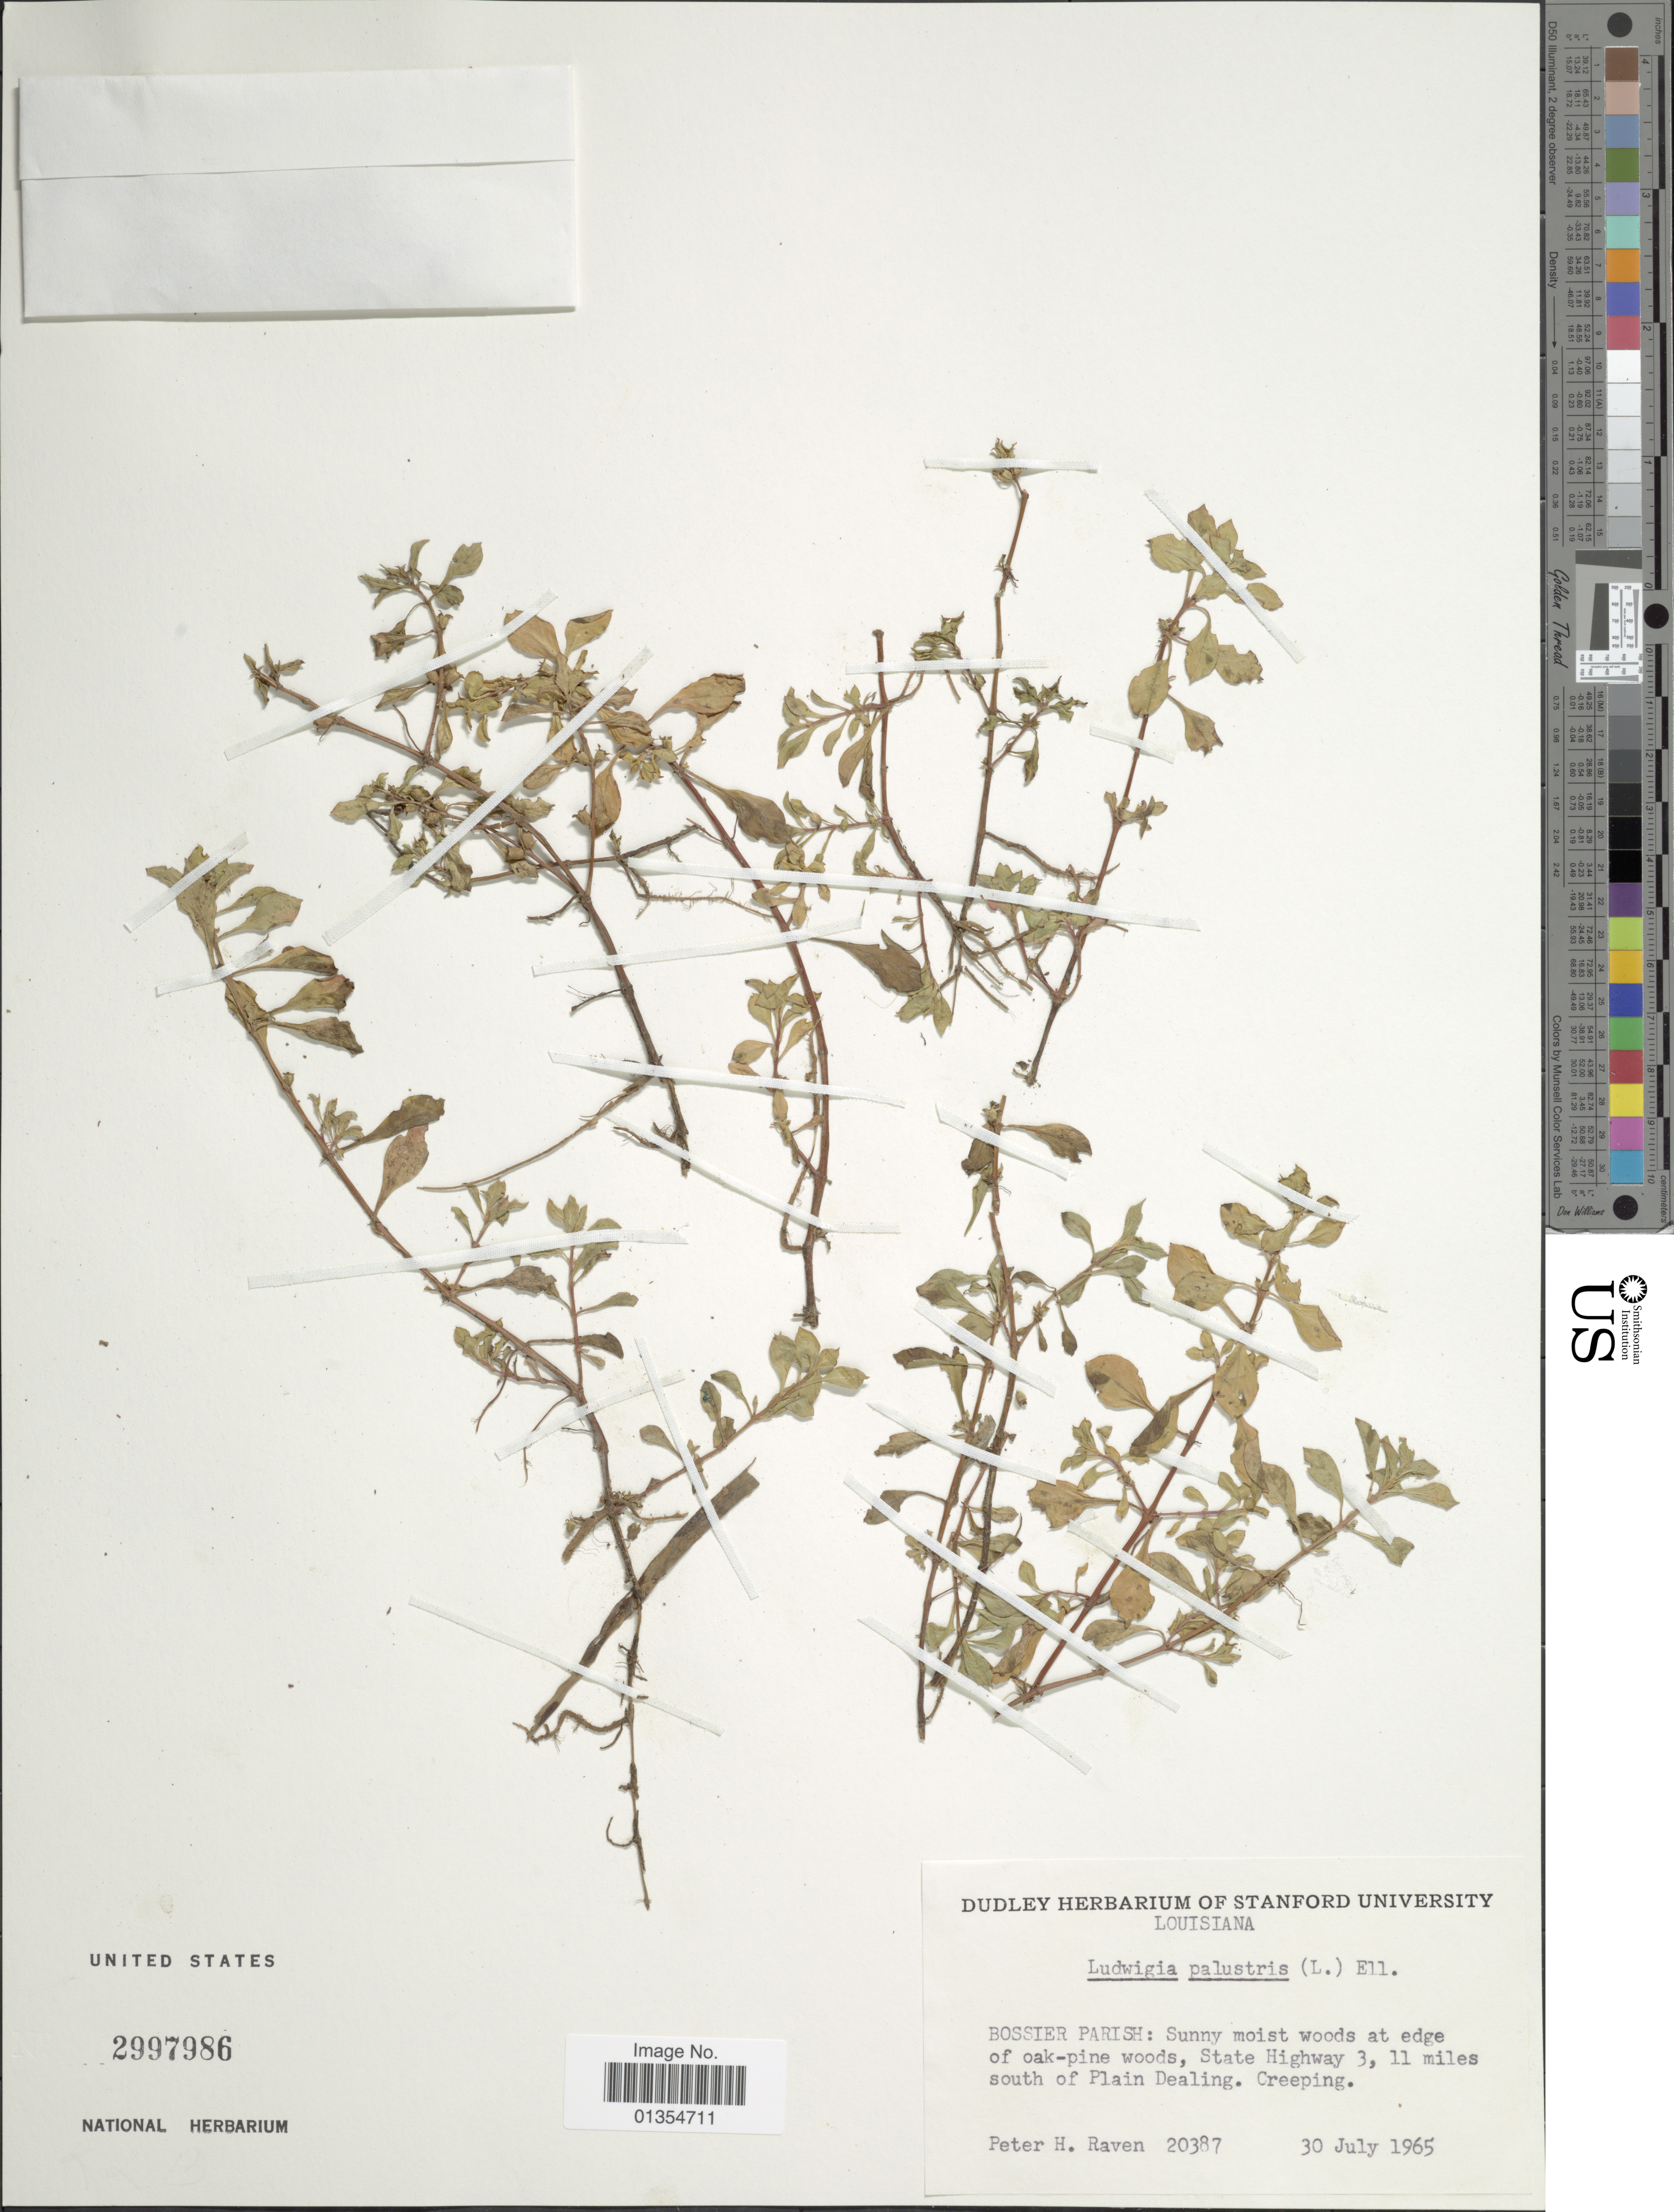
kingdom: Plantae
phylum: Tracheophyta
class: Magnoliopsida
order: Myrtales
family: Onagraceae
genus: Ludwigia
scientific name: Ludwigia palustris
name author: (L.) Elliott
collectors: P. Raven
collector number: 20387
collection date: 1965-07-30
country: United States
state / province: Louisiana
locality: Bossier Parish: State Highway 3, 11 miles south of Plain Dealing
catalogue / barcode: US 2997986